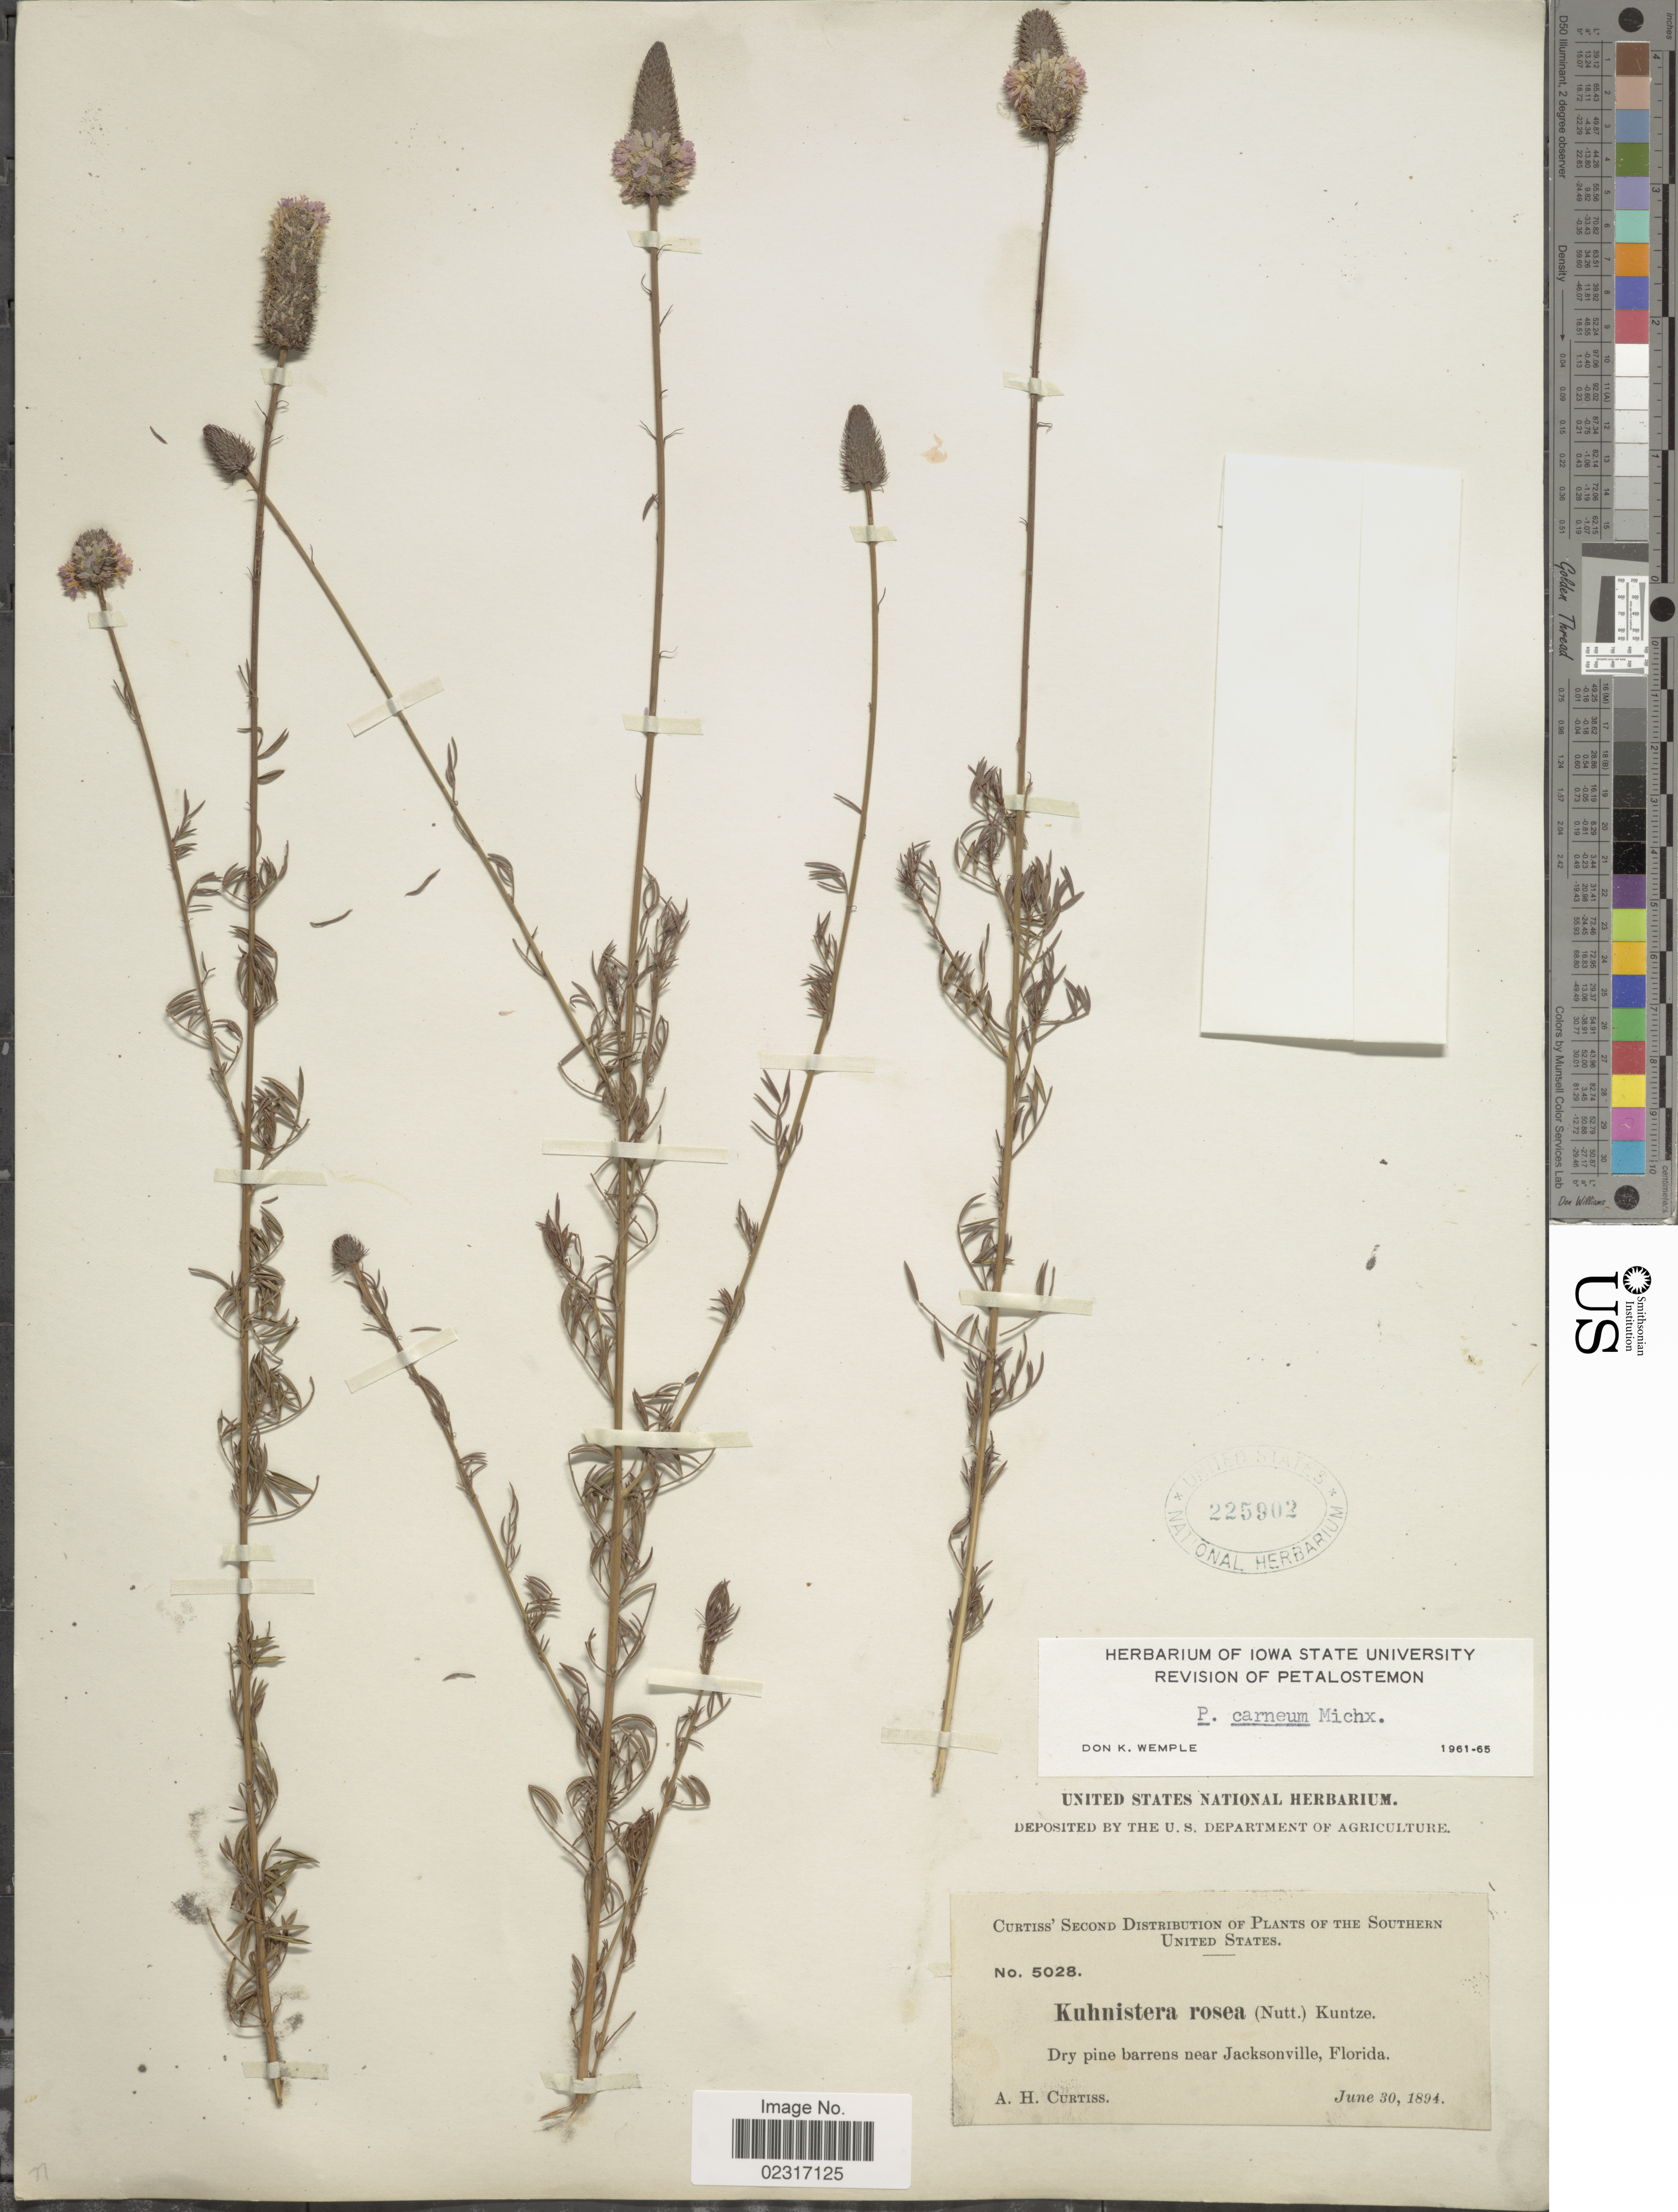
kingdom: Plantae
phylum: Tracheophyta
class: Magnoliopsida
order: Fabales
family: Fabaceae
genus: Dalea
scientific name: Dalea carnea var. carnea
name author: (Michx.) Poir.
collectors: A. H. Curtiss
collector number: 5028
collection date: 1894-06-30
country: United States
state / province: Florida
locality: Southern United States. Near Jacksonville.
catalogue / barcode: US 225902